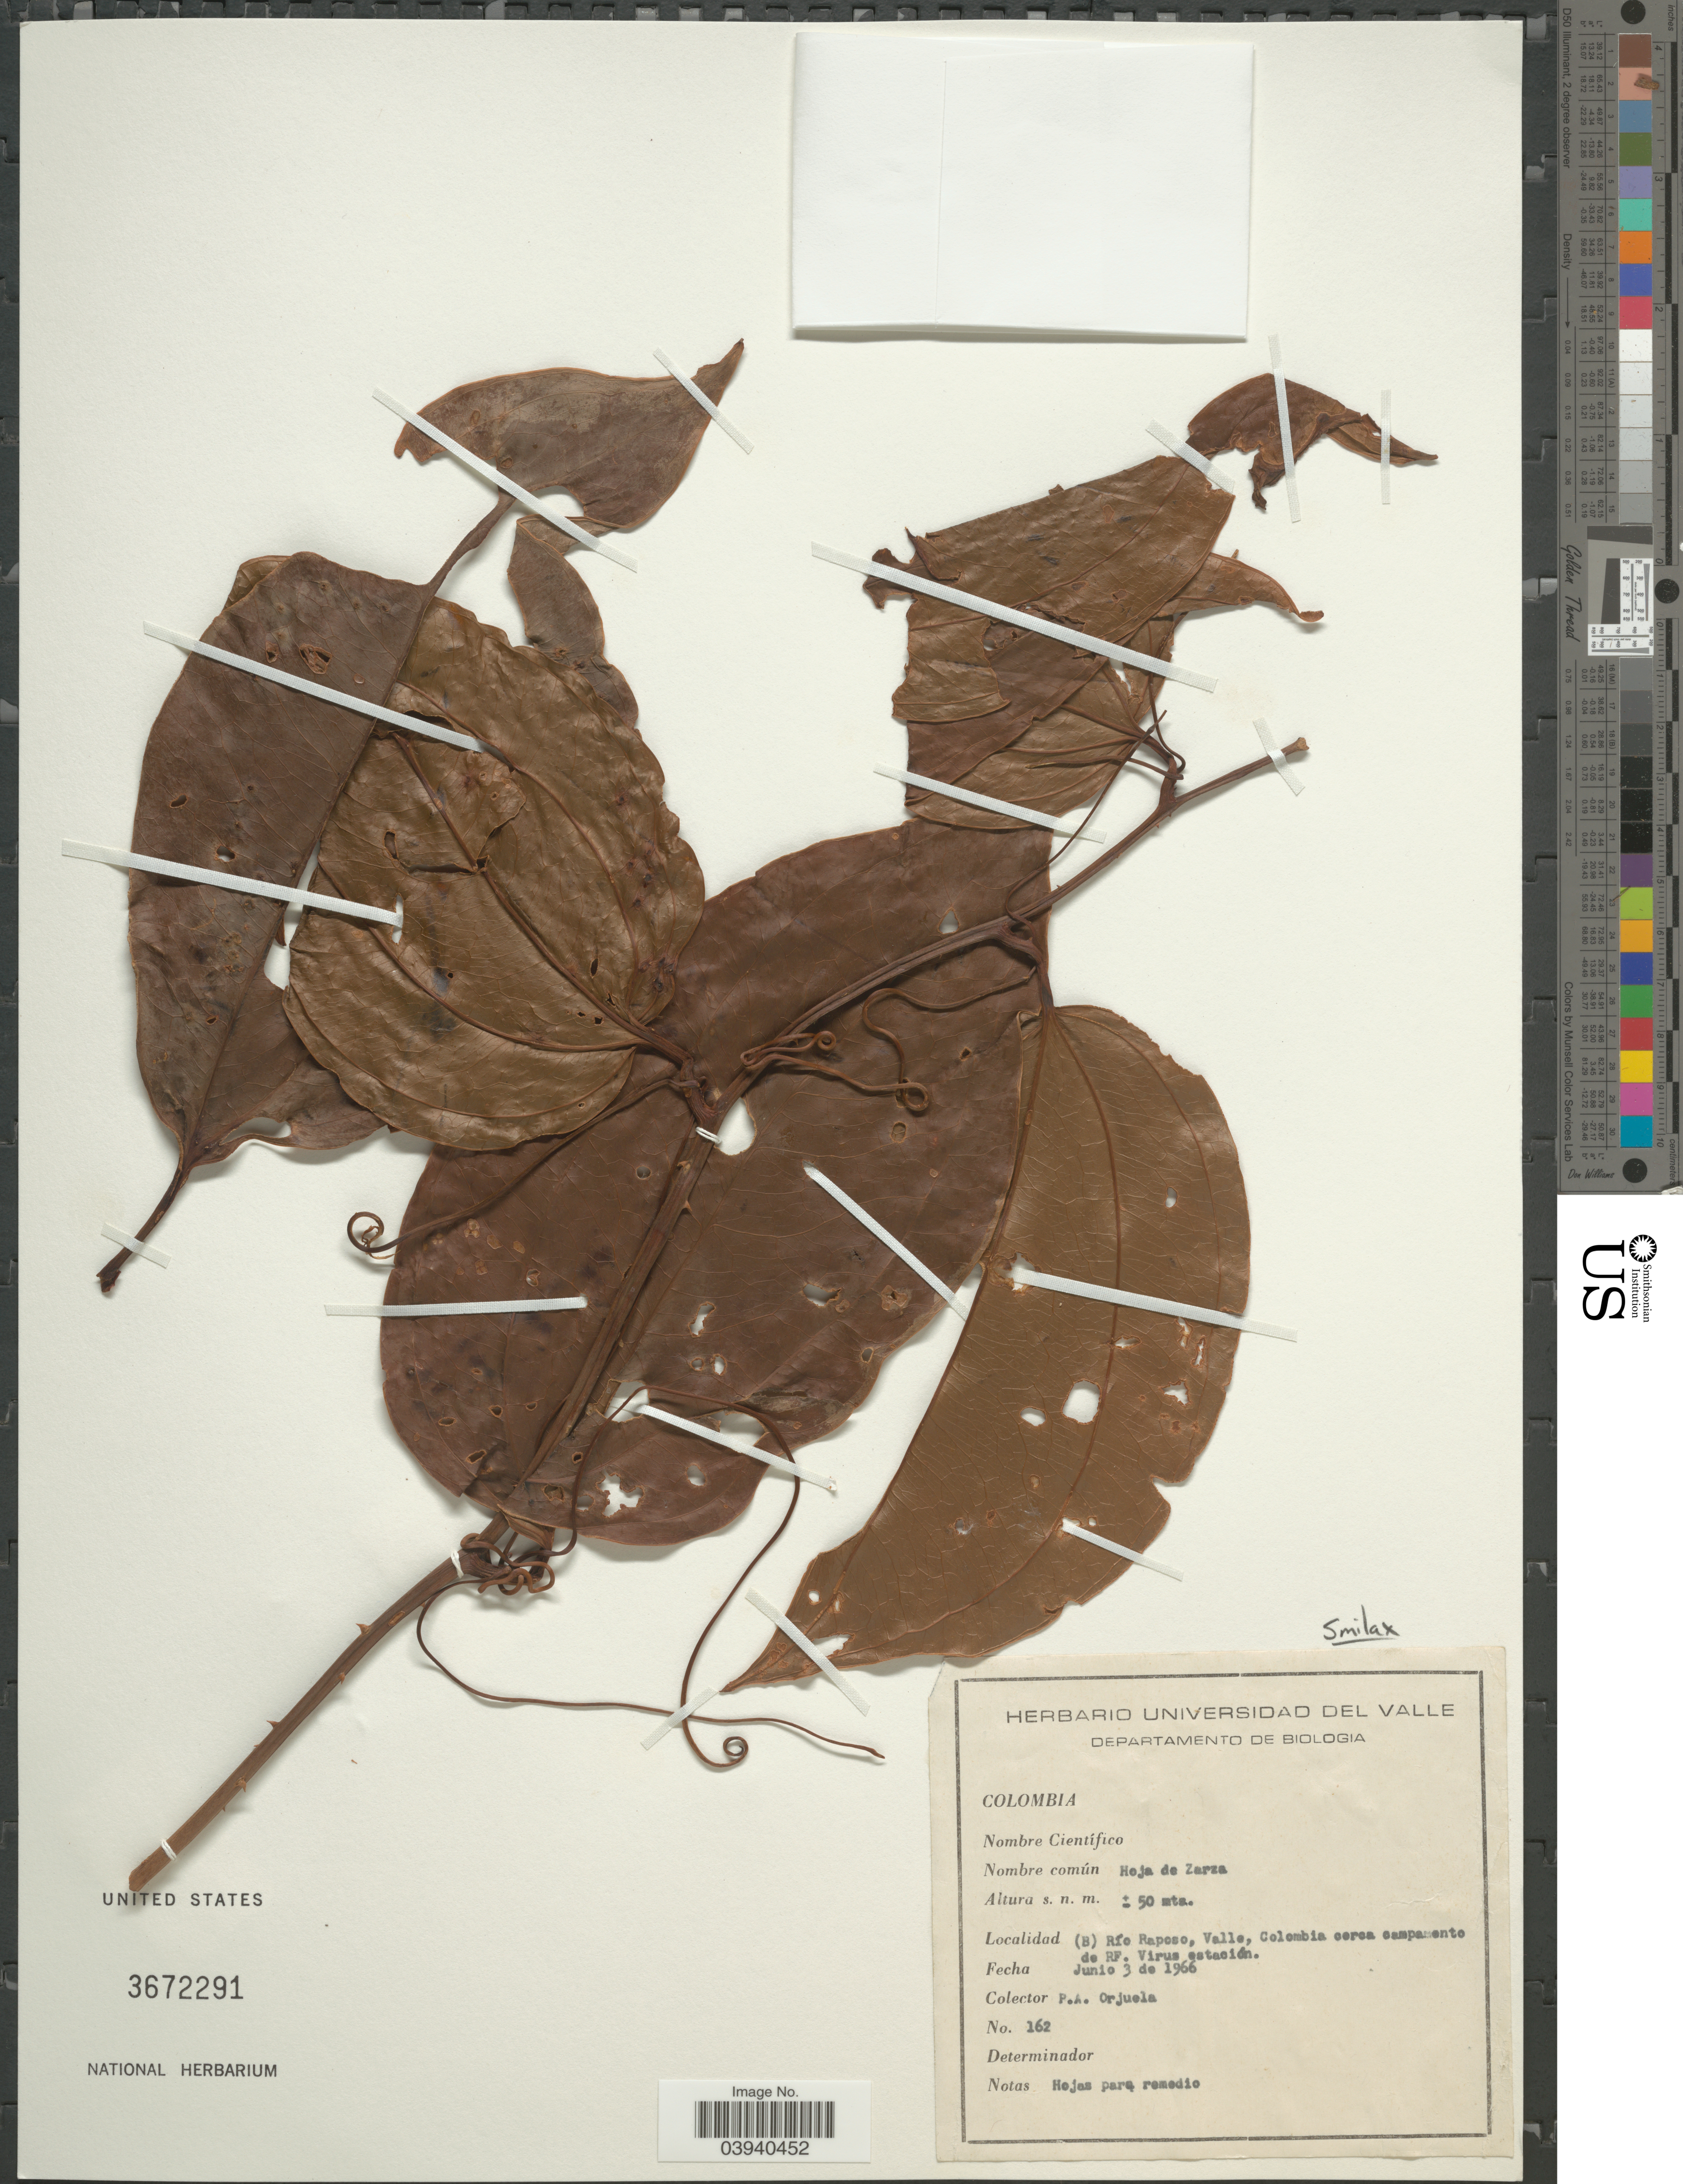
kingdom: Plantae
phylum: Tracheophyta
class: Liliopsida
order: Liliales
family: Smilacaceae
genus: Smilax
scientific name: Smilax sp.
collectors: P. A. Orjuela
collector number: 162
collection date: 1966-06-03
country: Colombia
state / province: Valle del Cauca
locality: (B) Río Raposo, Valle, Colombia cerca campamento de RD.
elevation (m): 50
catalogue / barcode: US 3672291